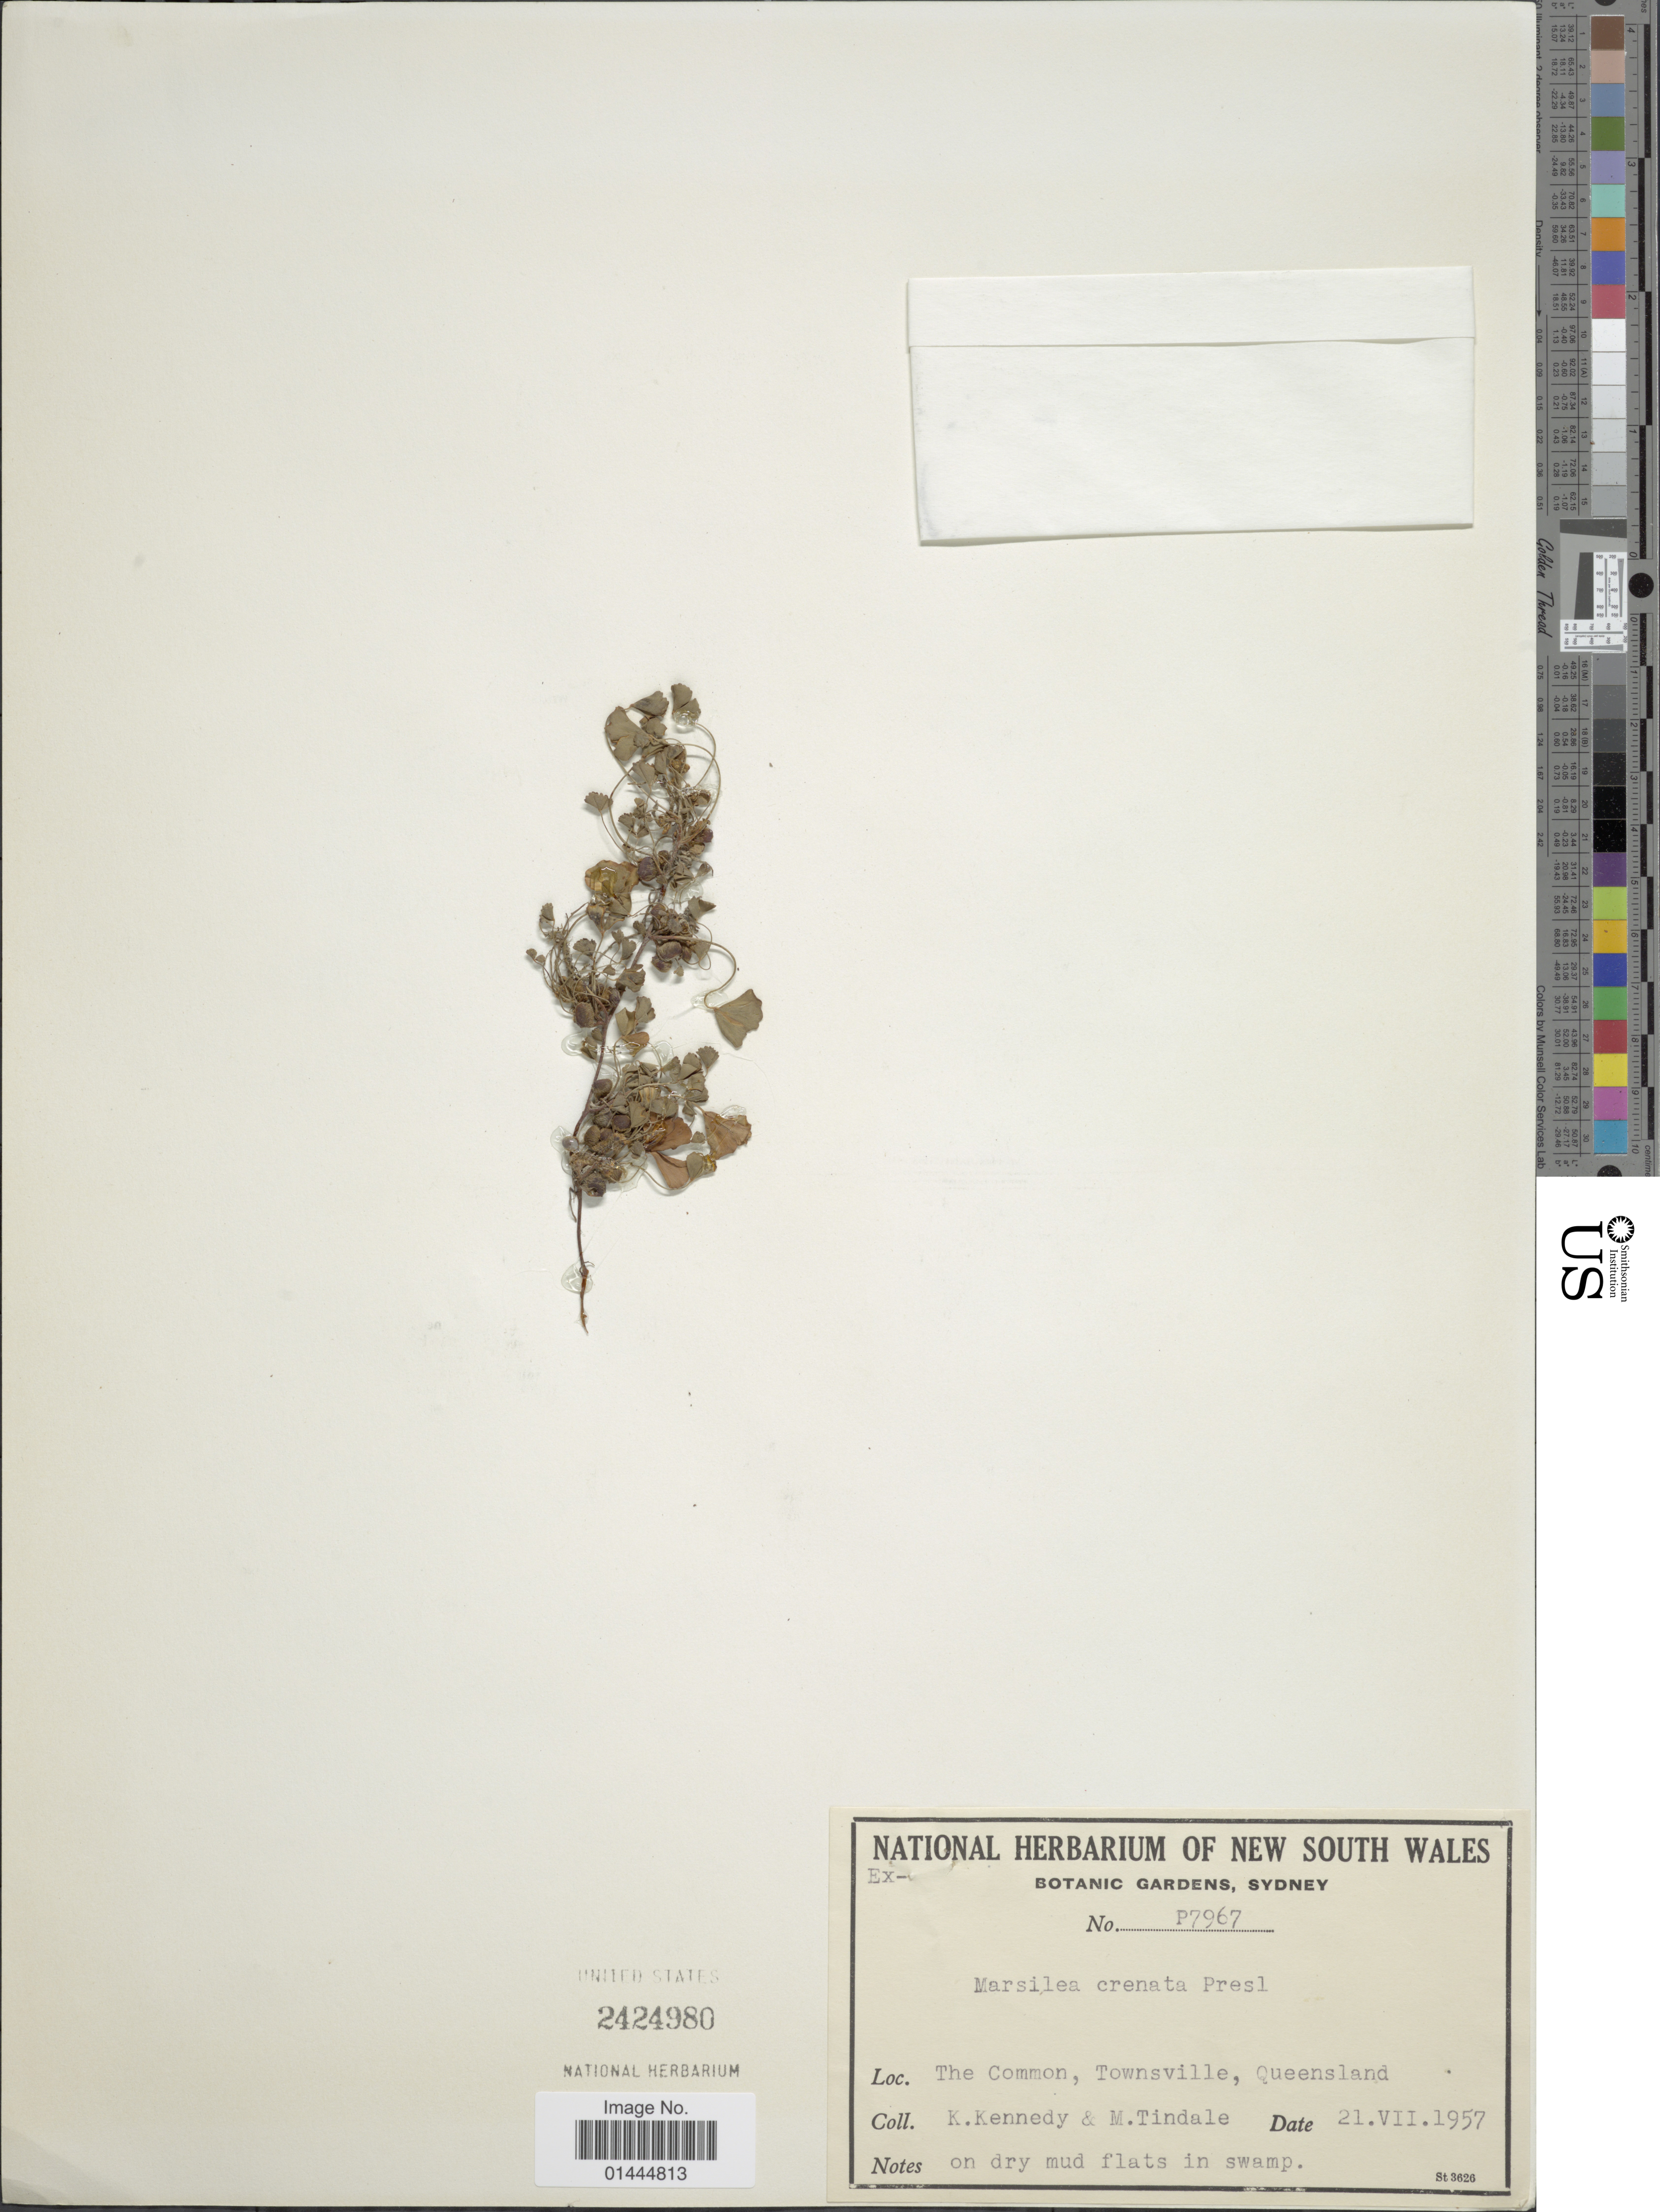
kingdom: Plantae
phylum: Tracheophyta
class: Polypodiopsida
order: Salviniales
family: Marsileaceae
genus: Marsilea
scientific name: Marsilea crenata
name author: C. Presl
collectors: K. Kennedy & M. D. Tindale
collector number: P7967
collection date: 1957-07-21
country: Australia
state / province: Queensland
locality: The Common, Townsville, on dry mud flats in swamp.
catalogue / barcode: US 2424980